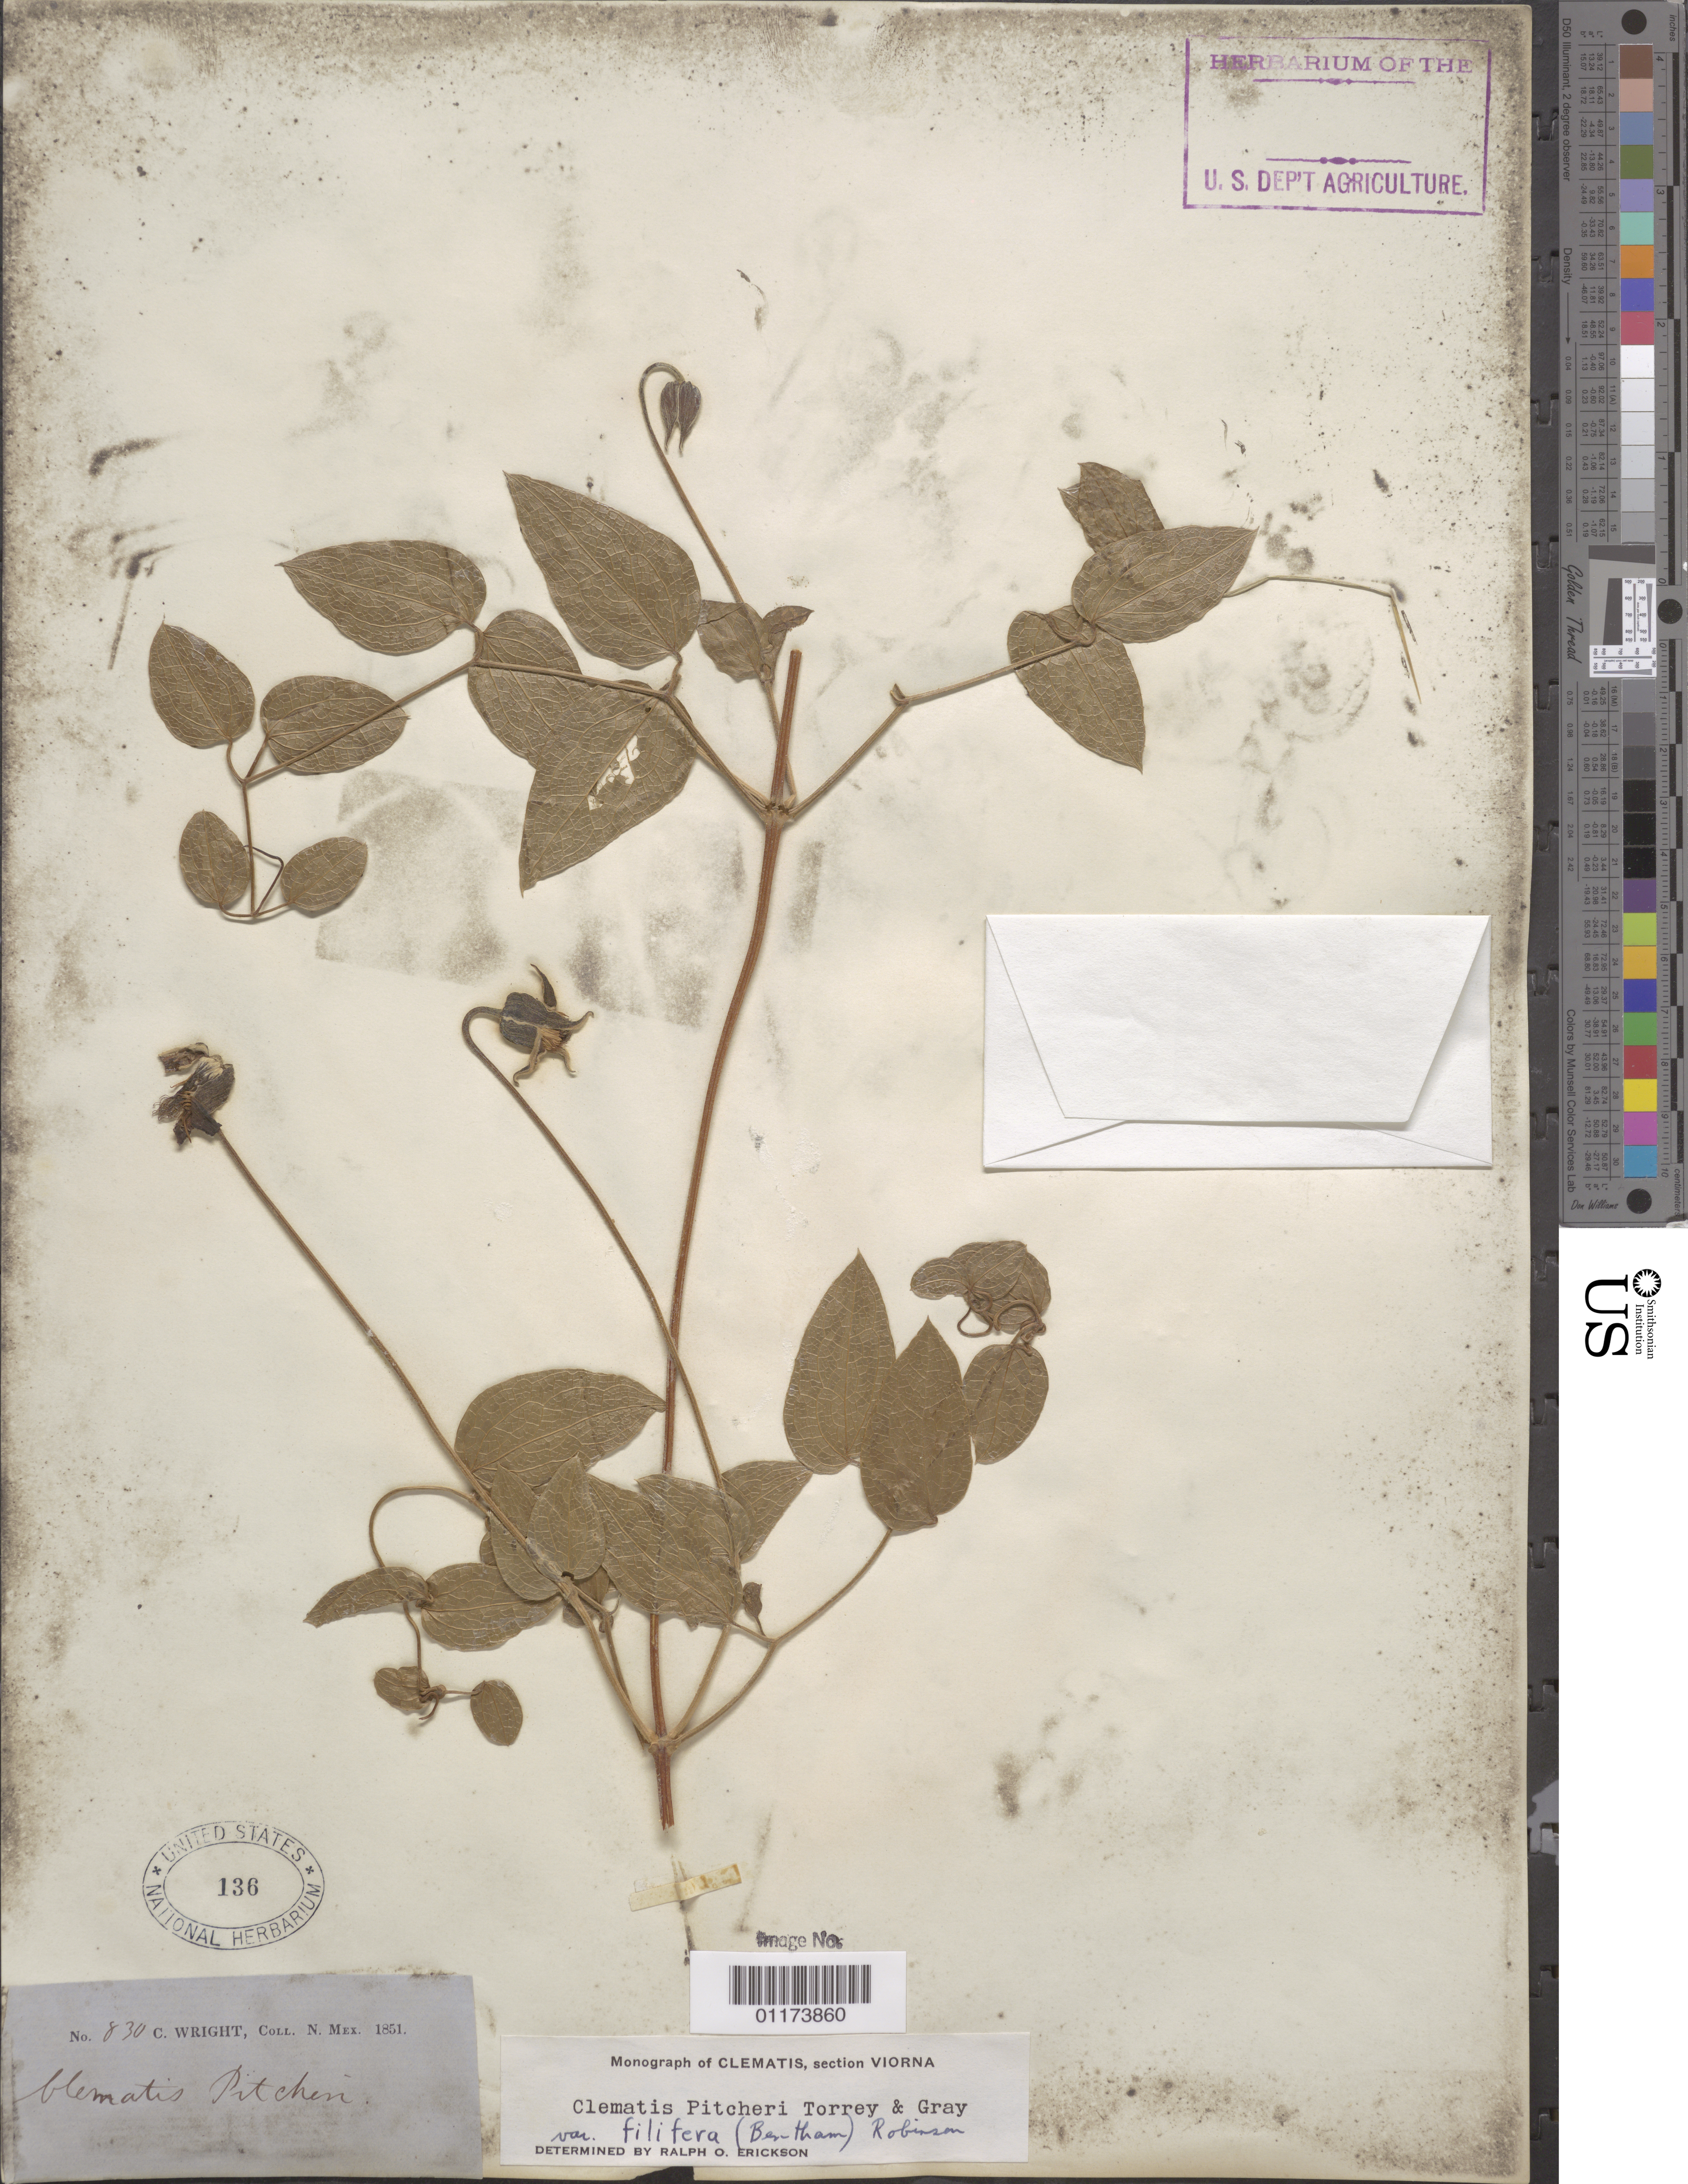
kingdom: Plantae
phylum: Tracheophyta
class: Magnoliopsida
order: Ranunculales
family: Ranunculaceae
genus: Clematis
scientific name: Clematis pitcheri var. filifera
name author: (Benth.) B.L. Rob.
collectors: C. Wright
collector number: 830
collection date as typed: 1851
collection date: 1851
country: United States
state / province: New Mexico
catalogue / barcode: US 136